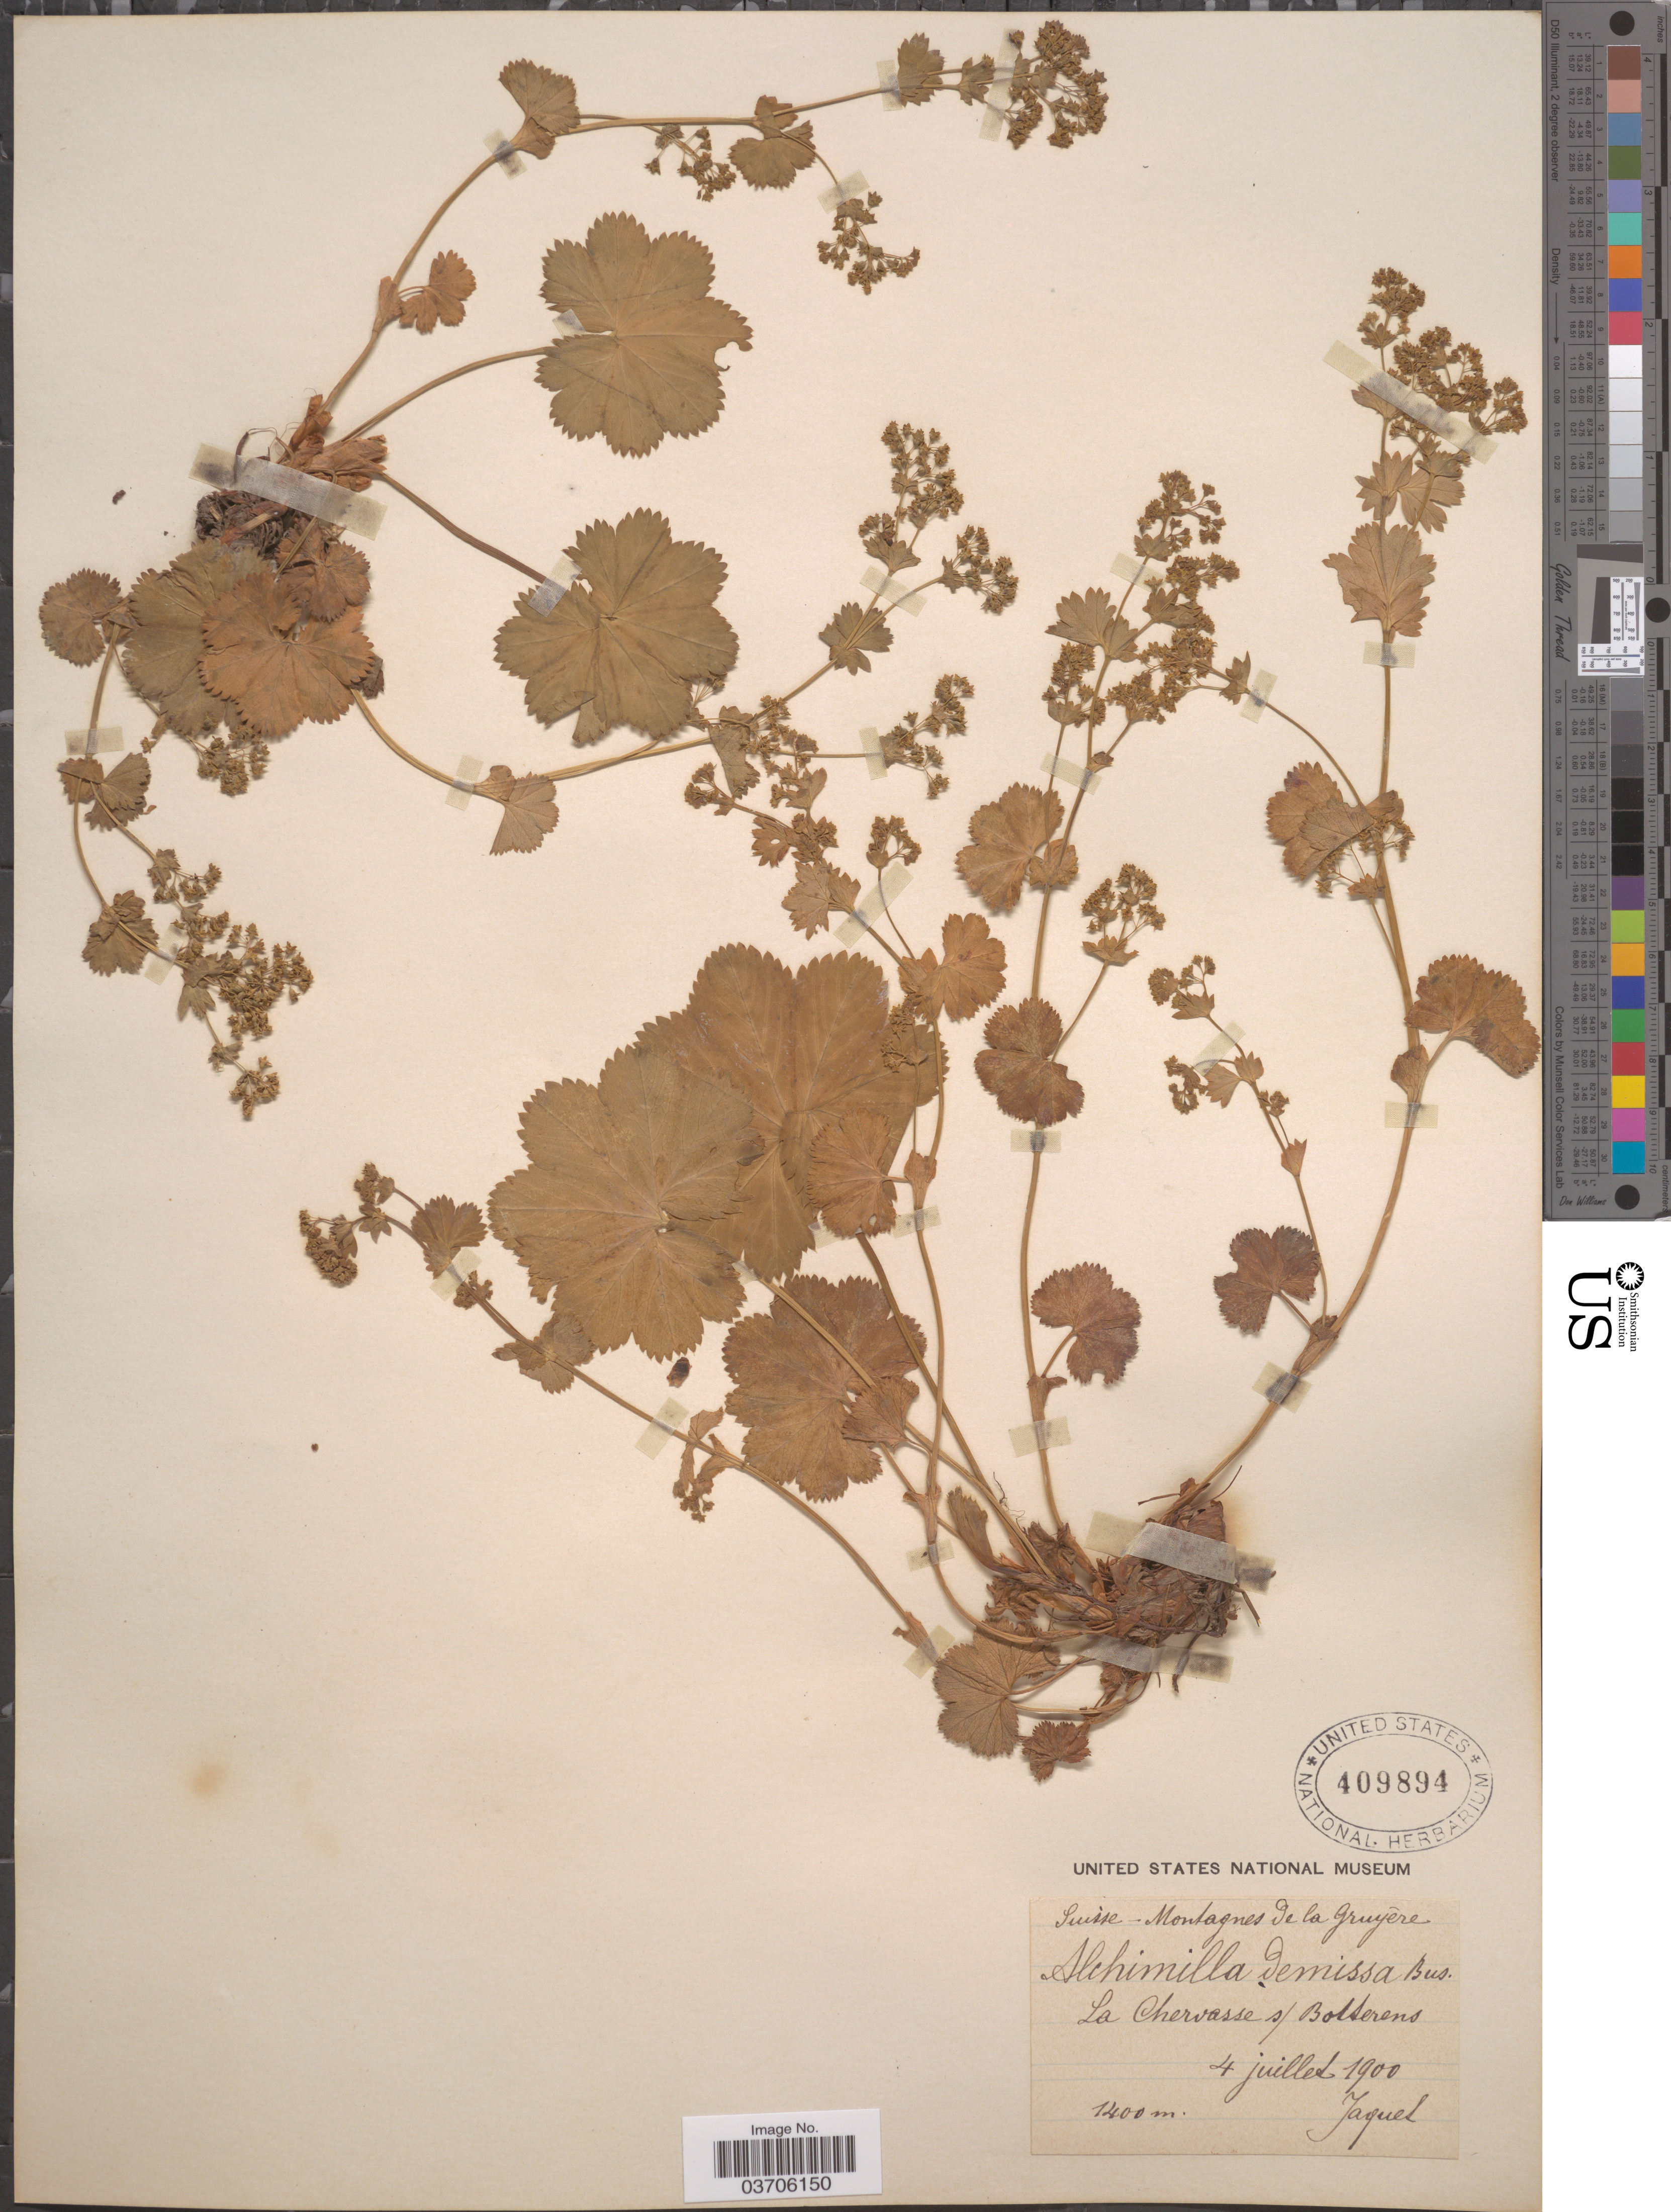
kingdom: Plantae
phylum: Tracheophyta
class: Magnoliopsida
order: Rosales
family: Rosaceae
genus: Alchemilla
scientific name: Alchemilla demissa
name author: Buser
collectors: -. Jaquet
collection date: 1900-07-04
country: Switzerland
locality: Suisse - Montagnes de la Gruyére. La Chervasse s/ Botterens.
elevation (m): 1400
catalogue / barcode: US 409894